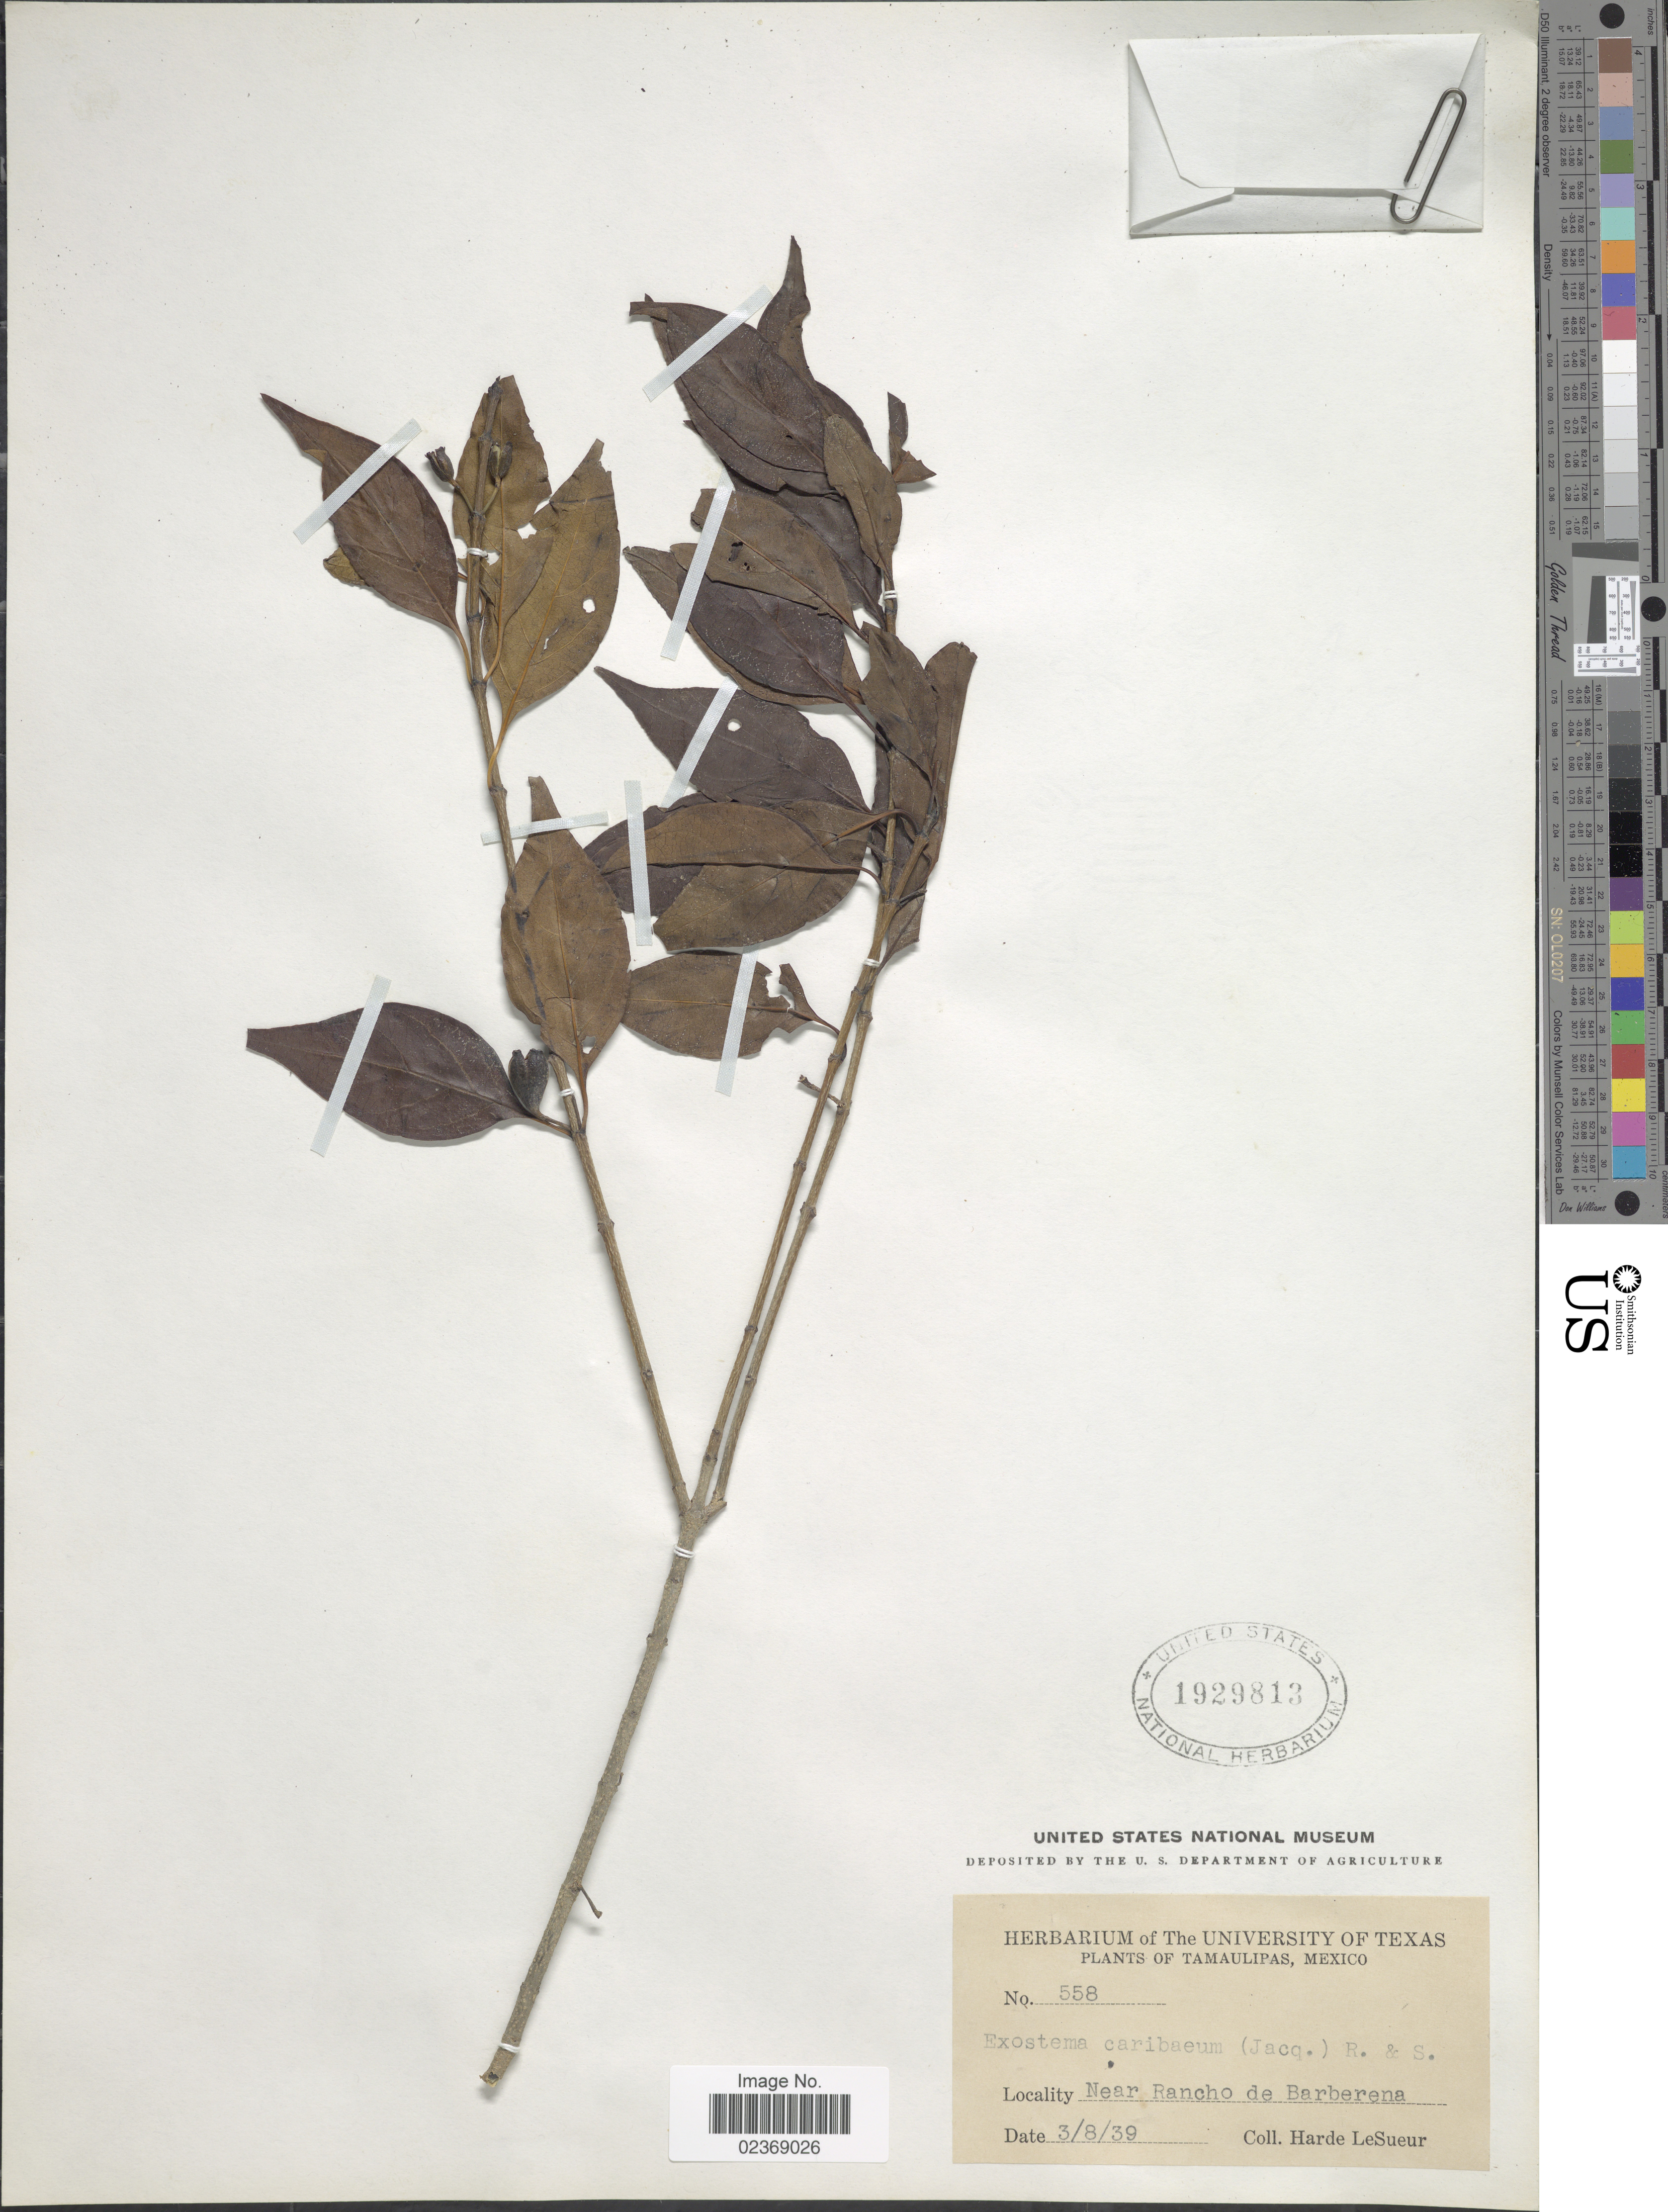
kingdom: Plantae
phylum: Tracheophyta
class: Magnoliopsida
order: Gentianales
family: Rubiaceae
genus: Exostema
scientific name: Exostema caribaeum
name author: (Jacq.) Roem. & Schult.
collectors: H. LeSueur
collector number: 558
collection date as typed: Transcribed d/m/y: 3/8/39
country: Mexico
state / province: Tamaulipas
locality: Near Rancho de Barberena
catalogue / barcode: US 1929813